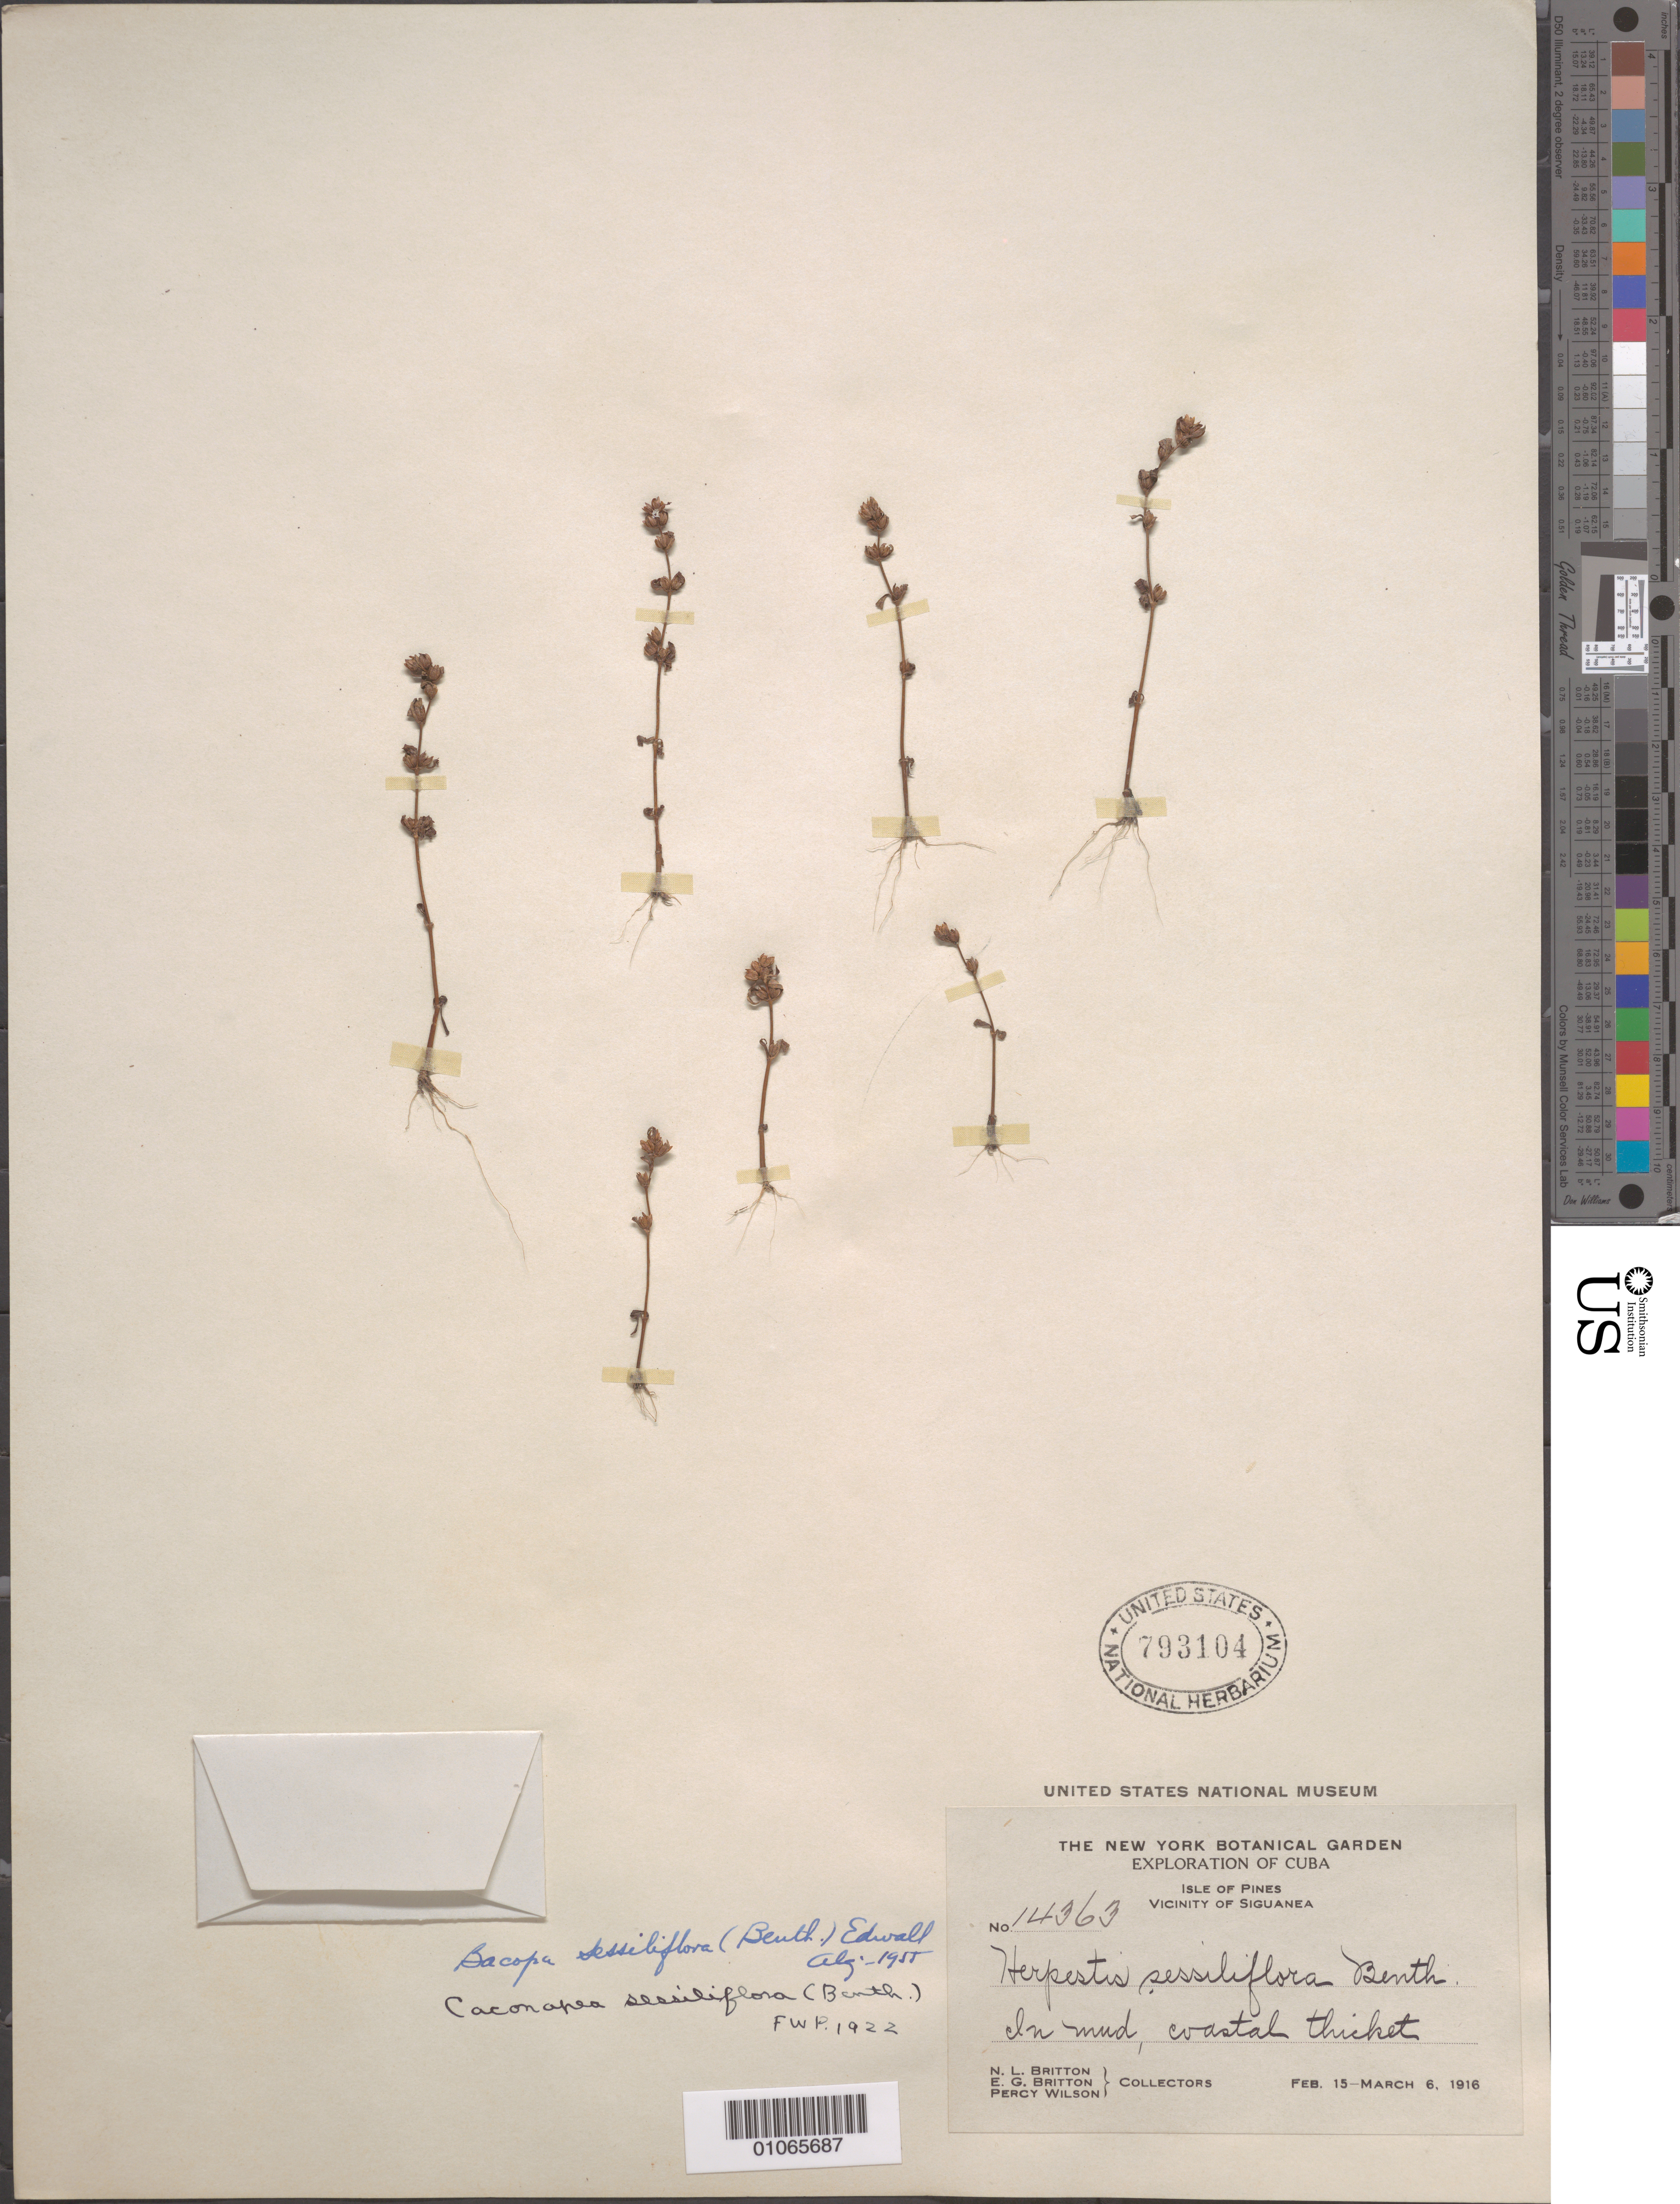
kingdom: Plantae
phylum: Tracheophyta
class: Magnoliopsida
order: Lamiales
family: Plantaginaceae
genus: Bacopa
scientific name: Bacopa sessiliflora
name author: (Benth.) Edwall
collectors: N. Britton, E. G. Britton & P. Wilson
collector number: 14363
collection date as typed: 15 Feb 1916 to 06 Mar 1916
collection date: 1916-02-15/1916-03-06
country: Cuba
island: Isla de la Juventud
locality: Vicinity of Siguanea In mud, coastal thicket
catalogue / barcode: US 793104